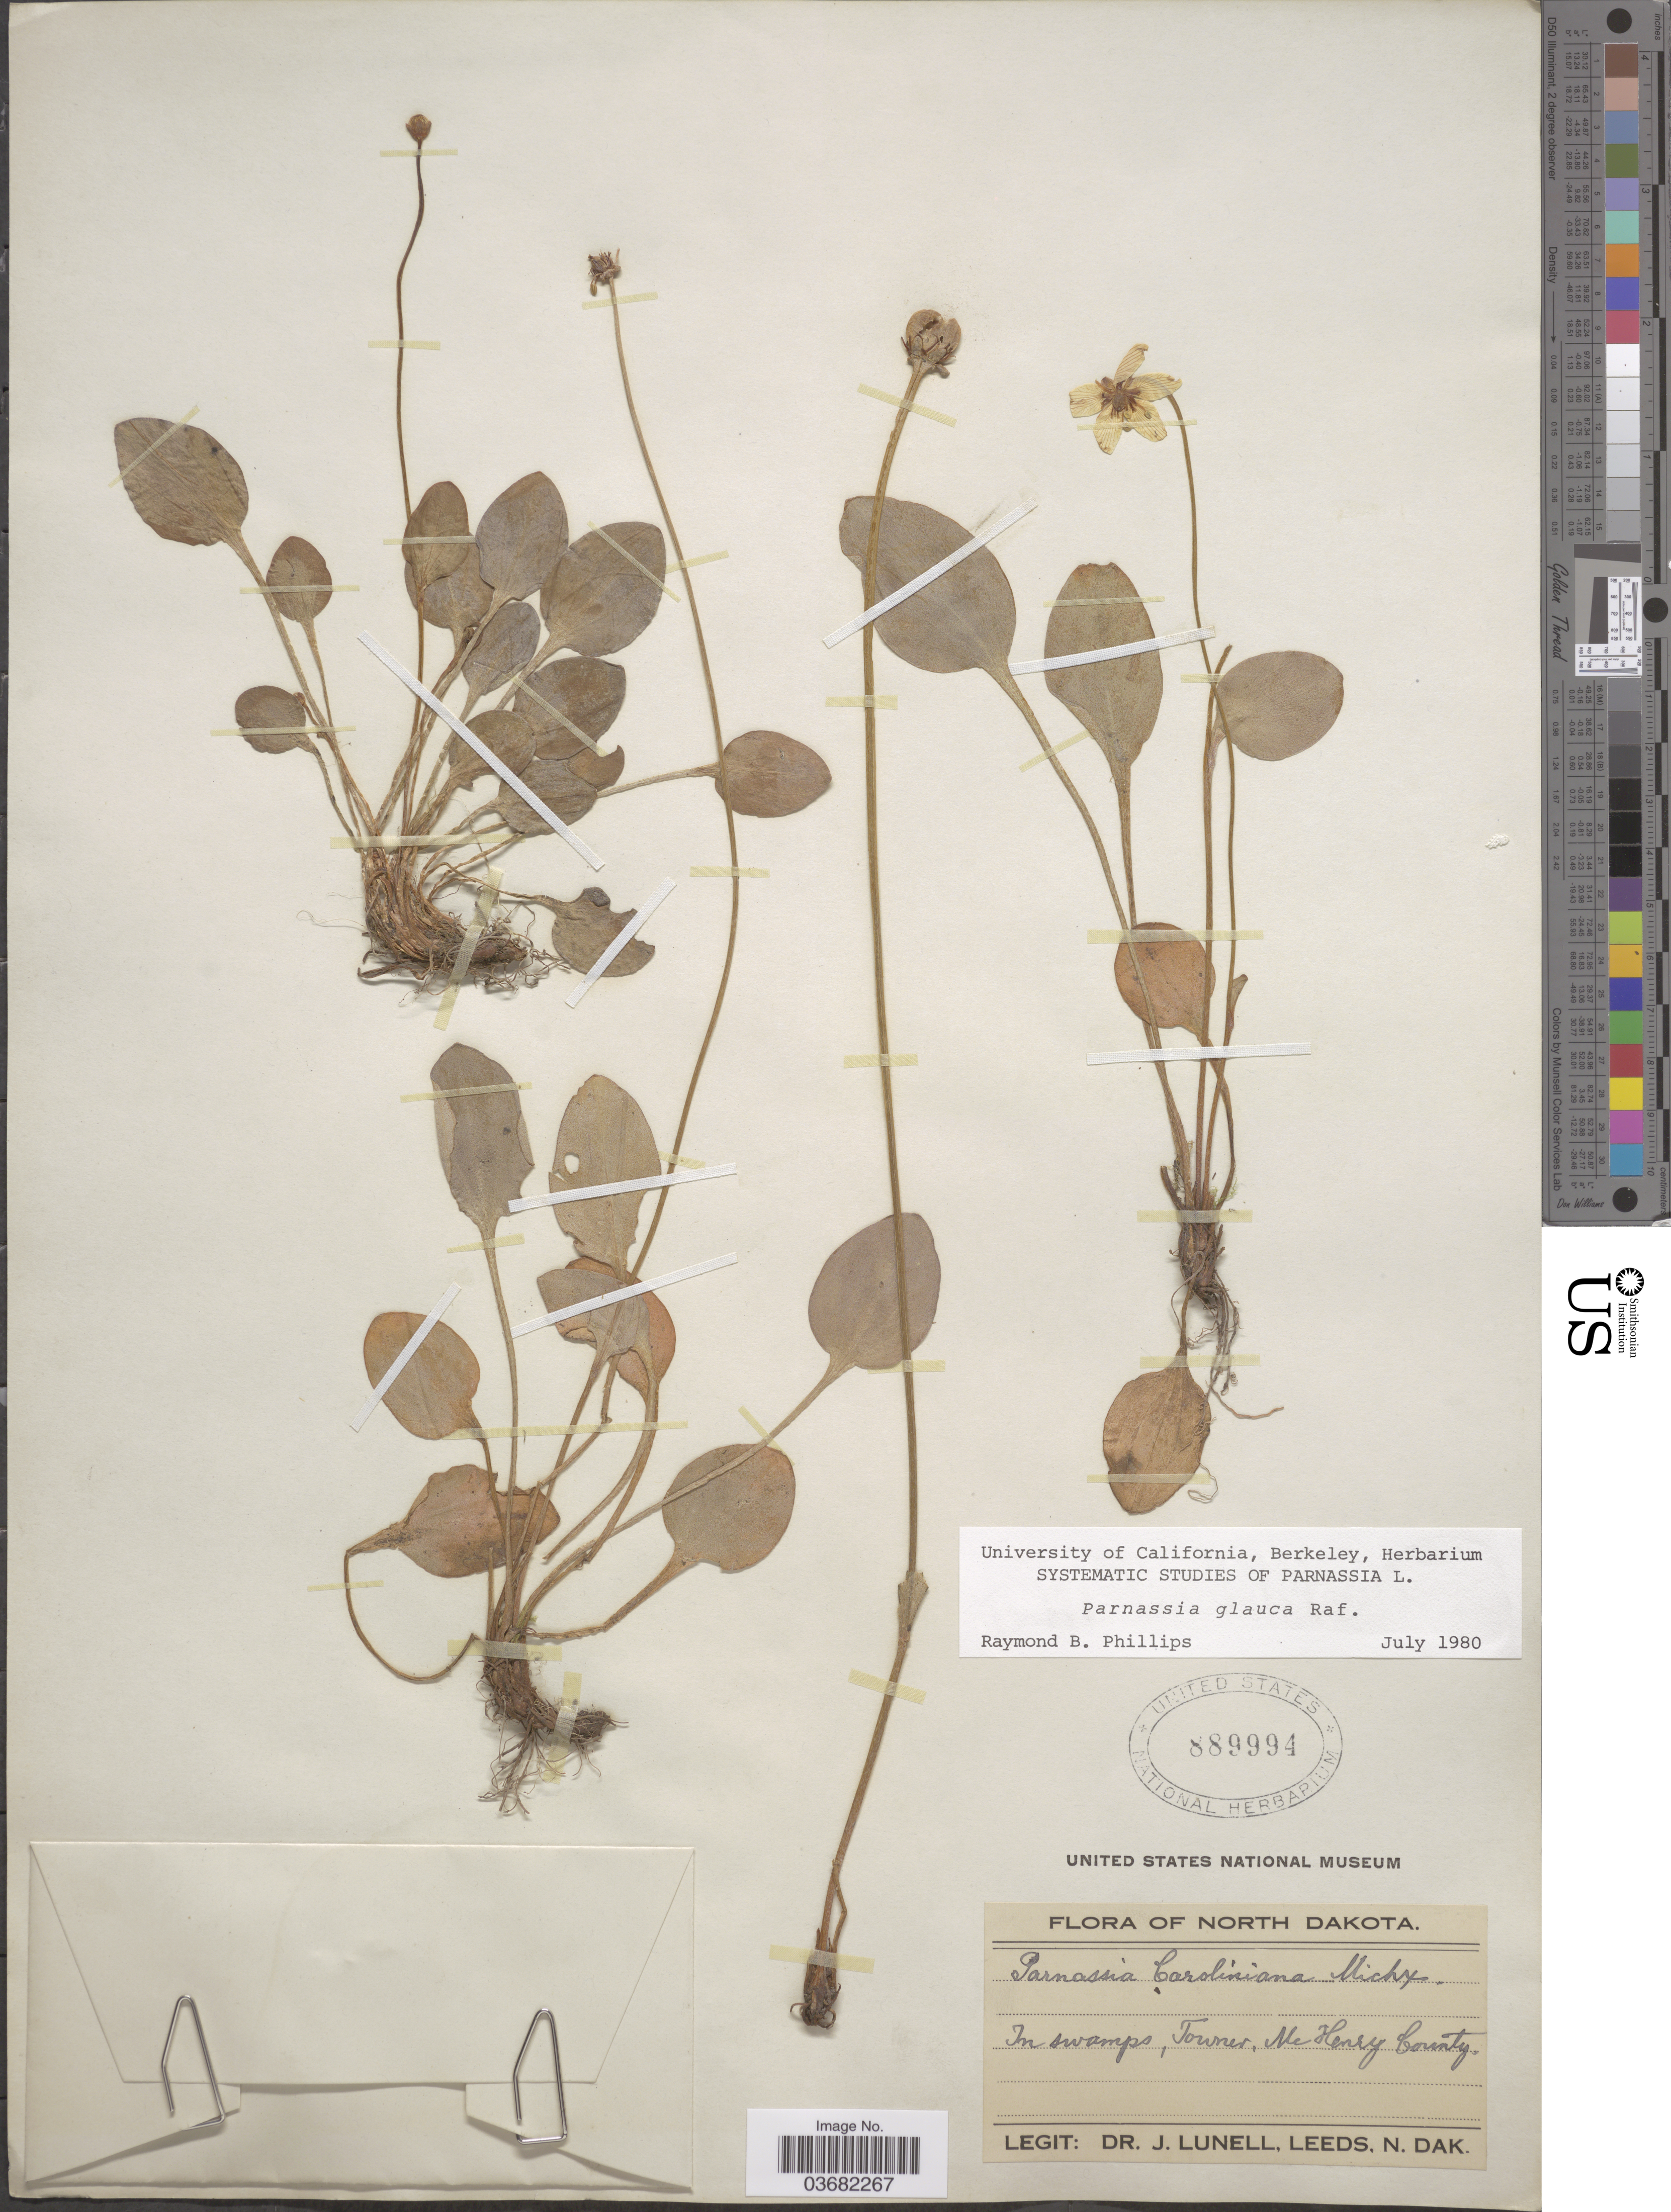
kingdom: Plantae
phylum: Tracheophyta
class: Magnoliopsida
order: Celastrales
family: Parnassiaceae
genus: Parnassia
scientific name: Parnassia glauca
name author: Raf.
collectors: J. Lunell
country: United States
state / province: North Dakota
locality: Towner, McHenry County.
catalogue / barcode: US 889994